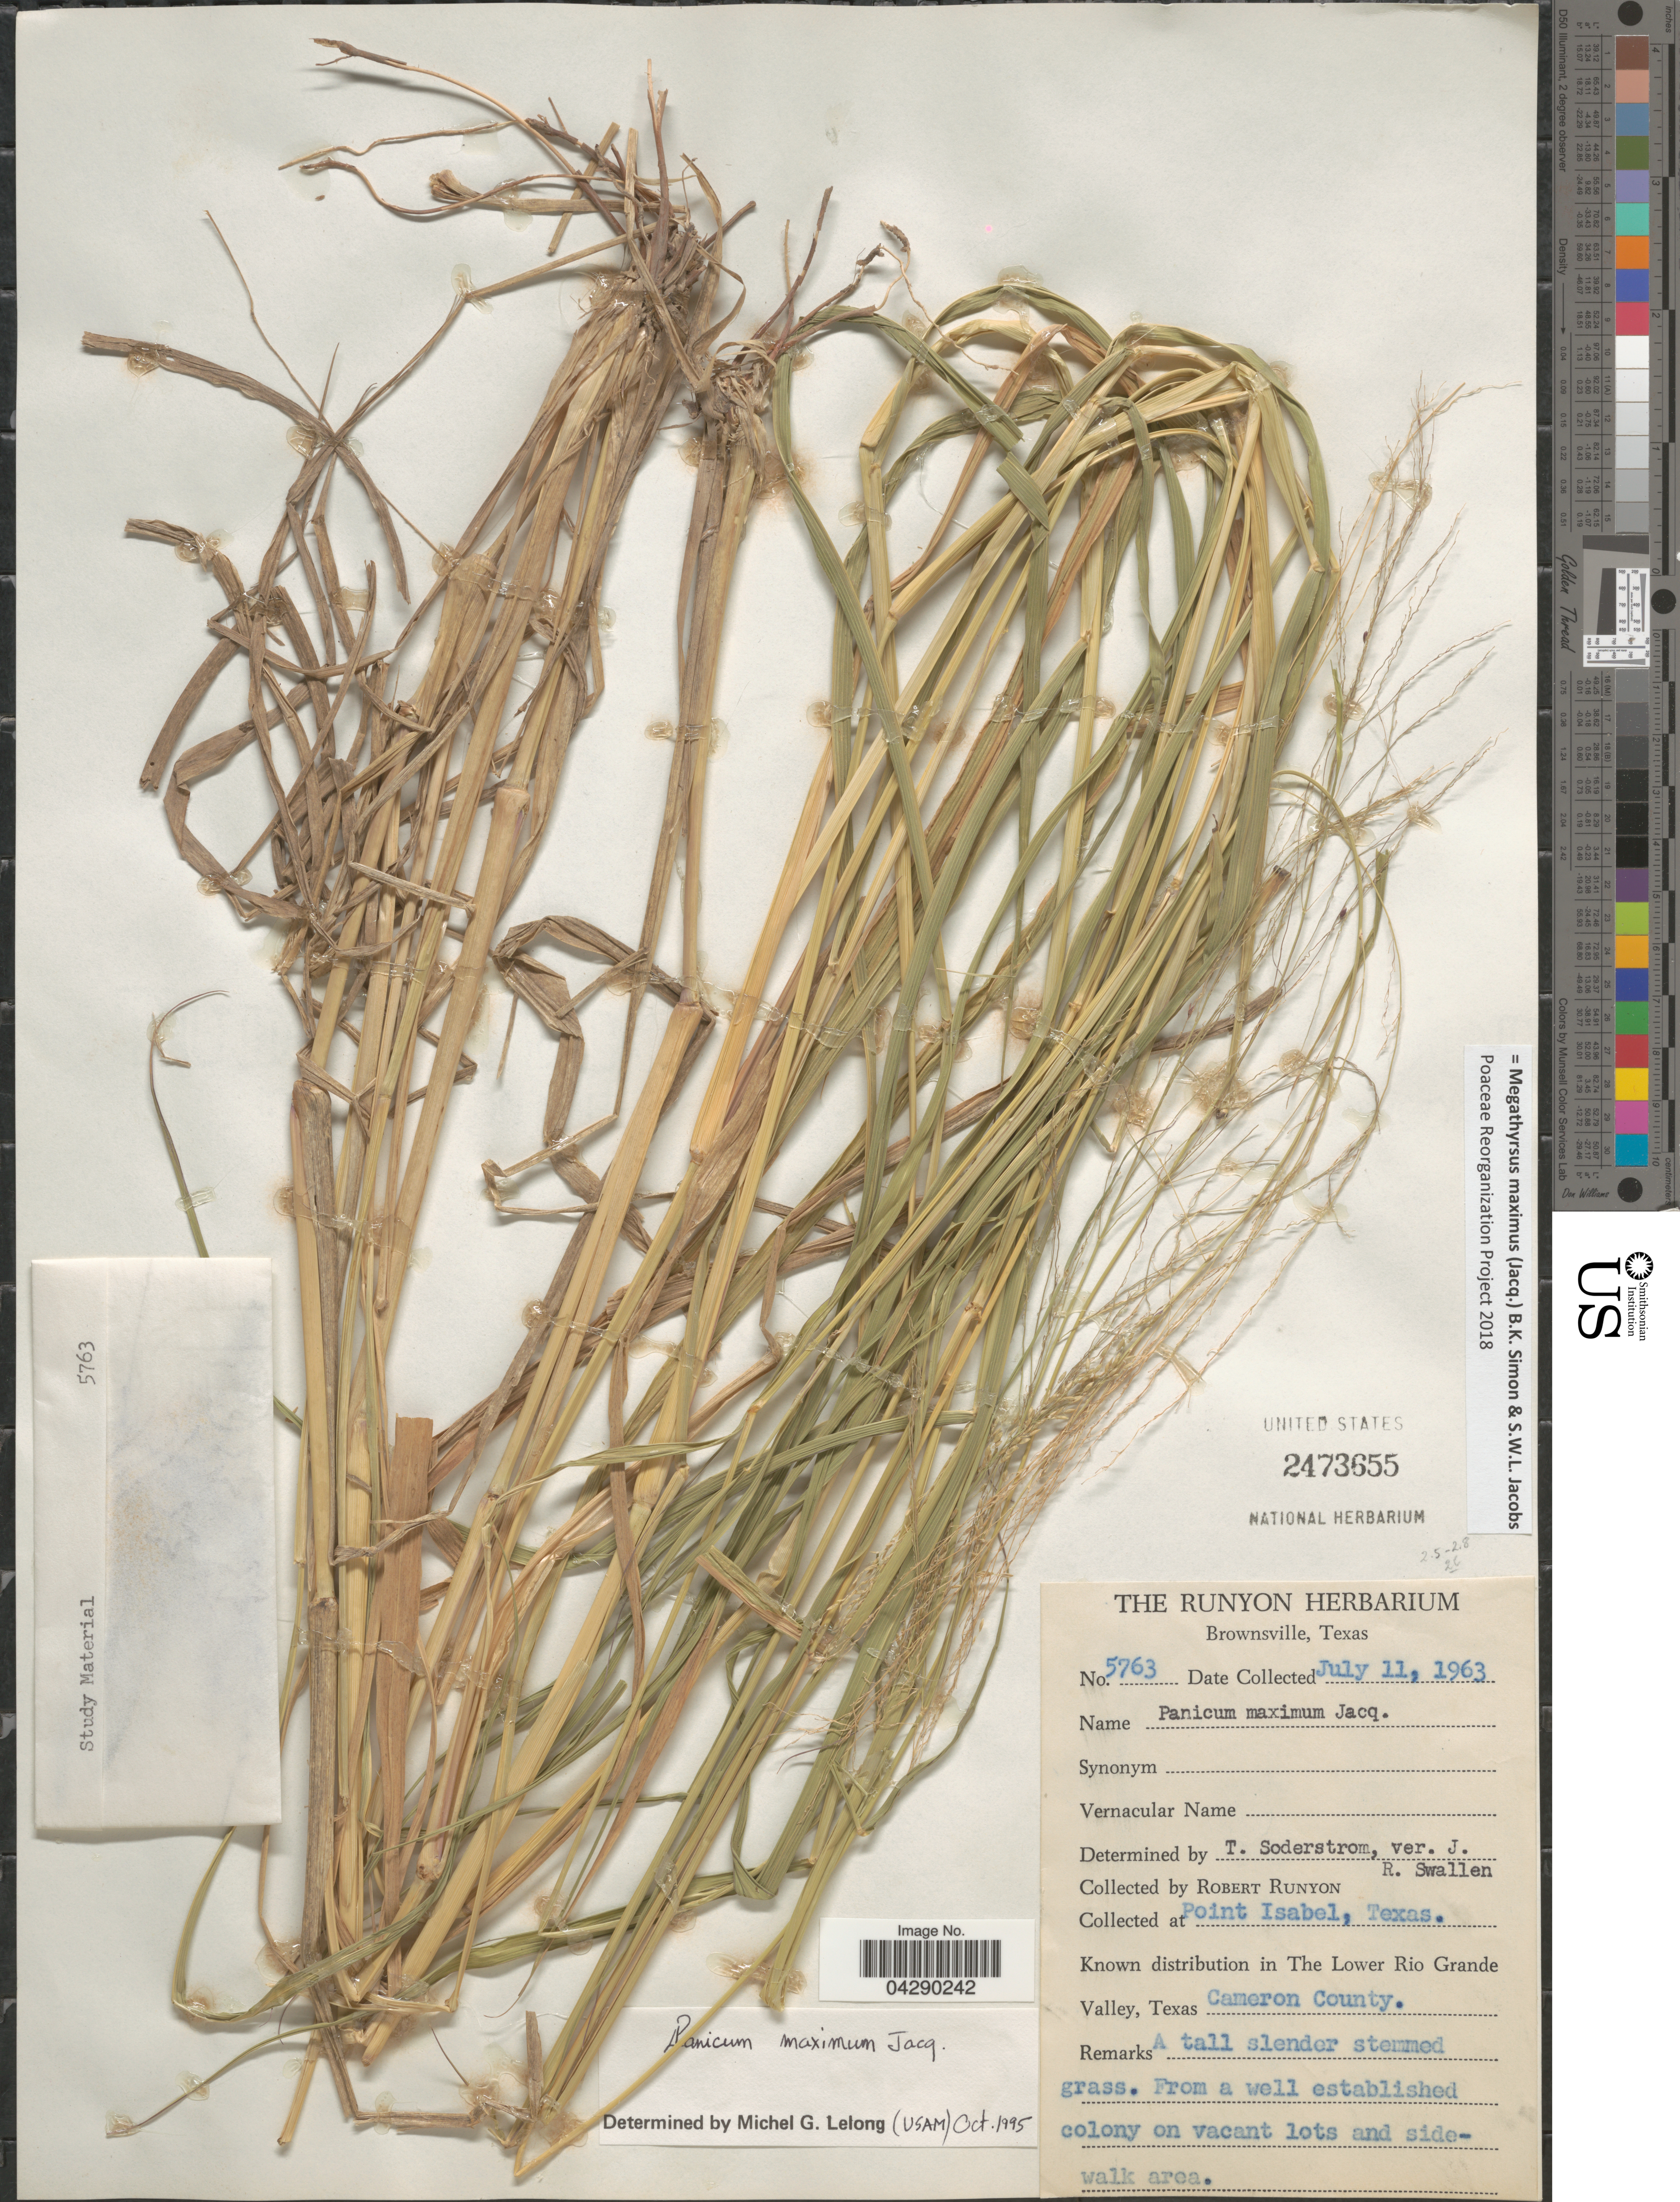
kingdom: Plantae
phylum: Tracheophyta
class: Liliopsida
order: Poales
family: Poaceae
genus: Megathyrsus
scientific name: Megathyrsus maximus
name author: (Jacq.) B.K. Simon & S.W.L. Jacobs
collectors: R. Runyon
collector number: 5763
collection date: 1963-07-11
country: United States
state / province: Texas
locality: Point Isabel. In The Lower Rio Grande Valley. Cameron County.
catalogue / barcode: US 2473655